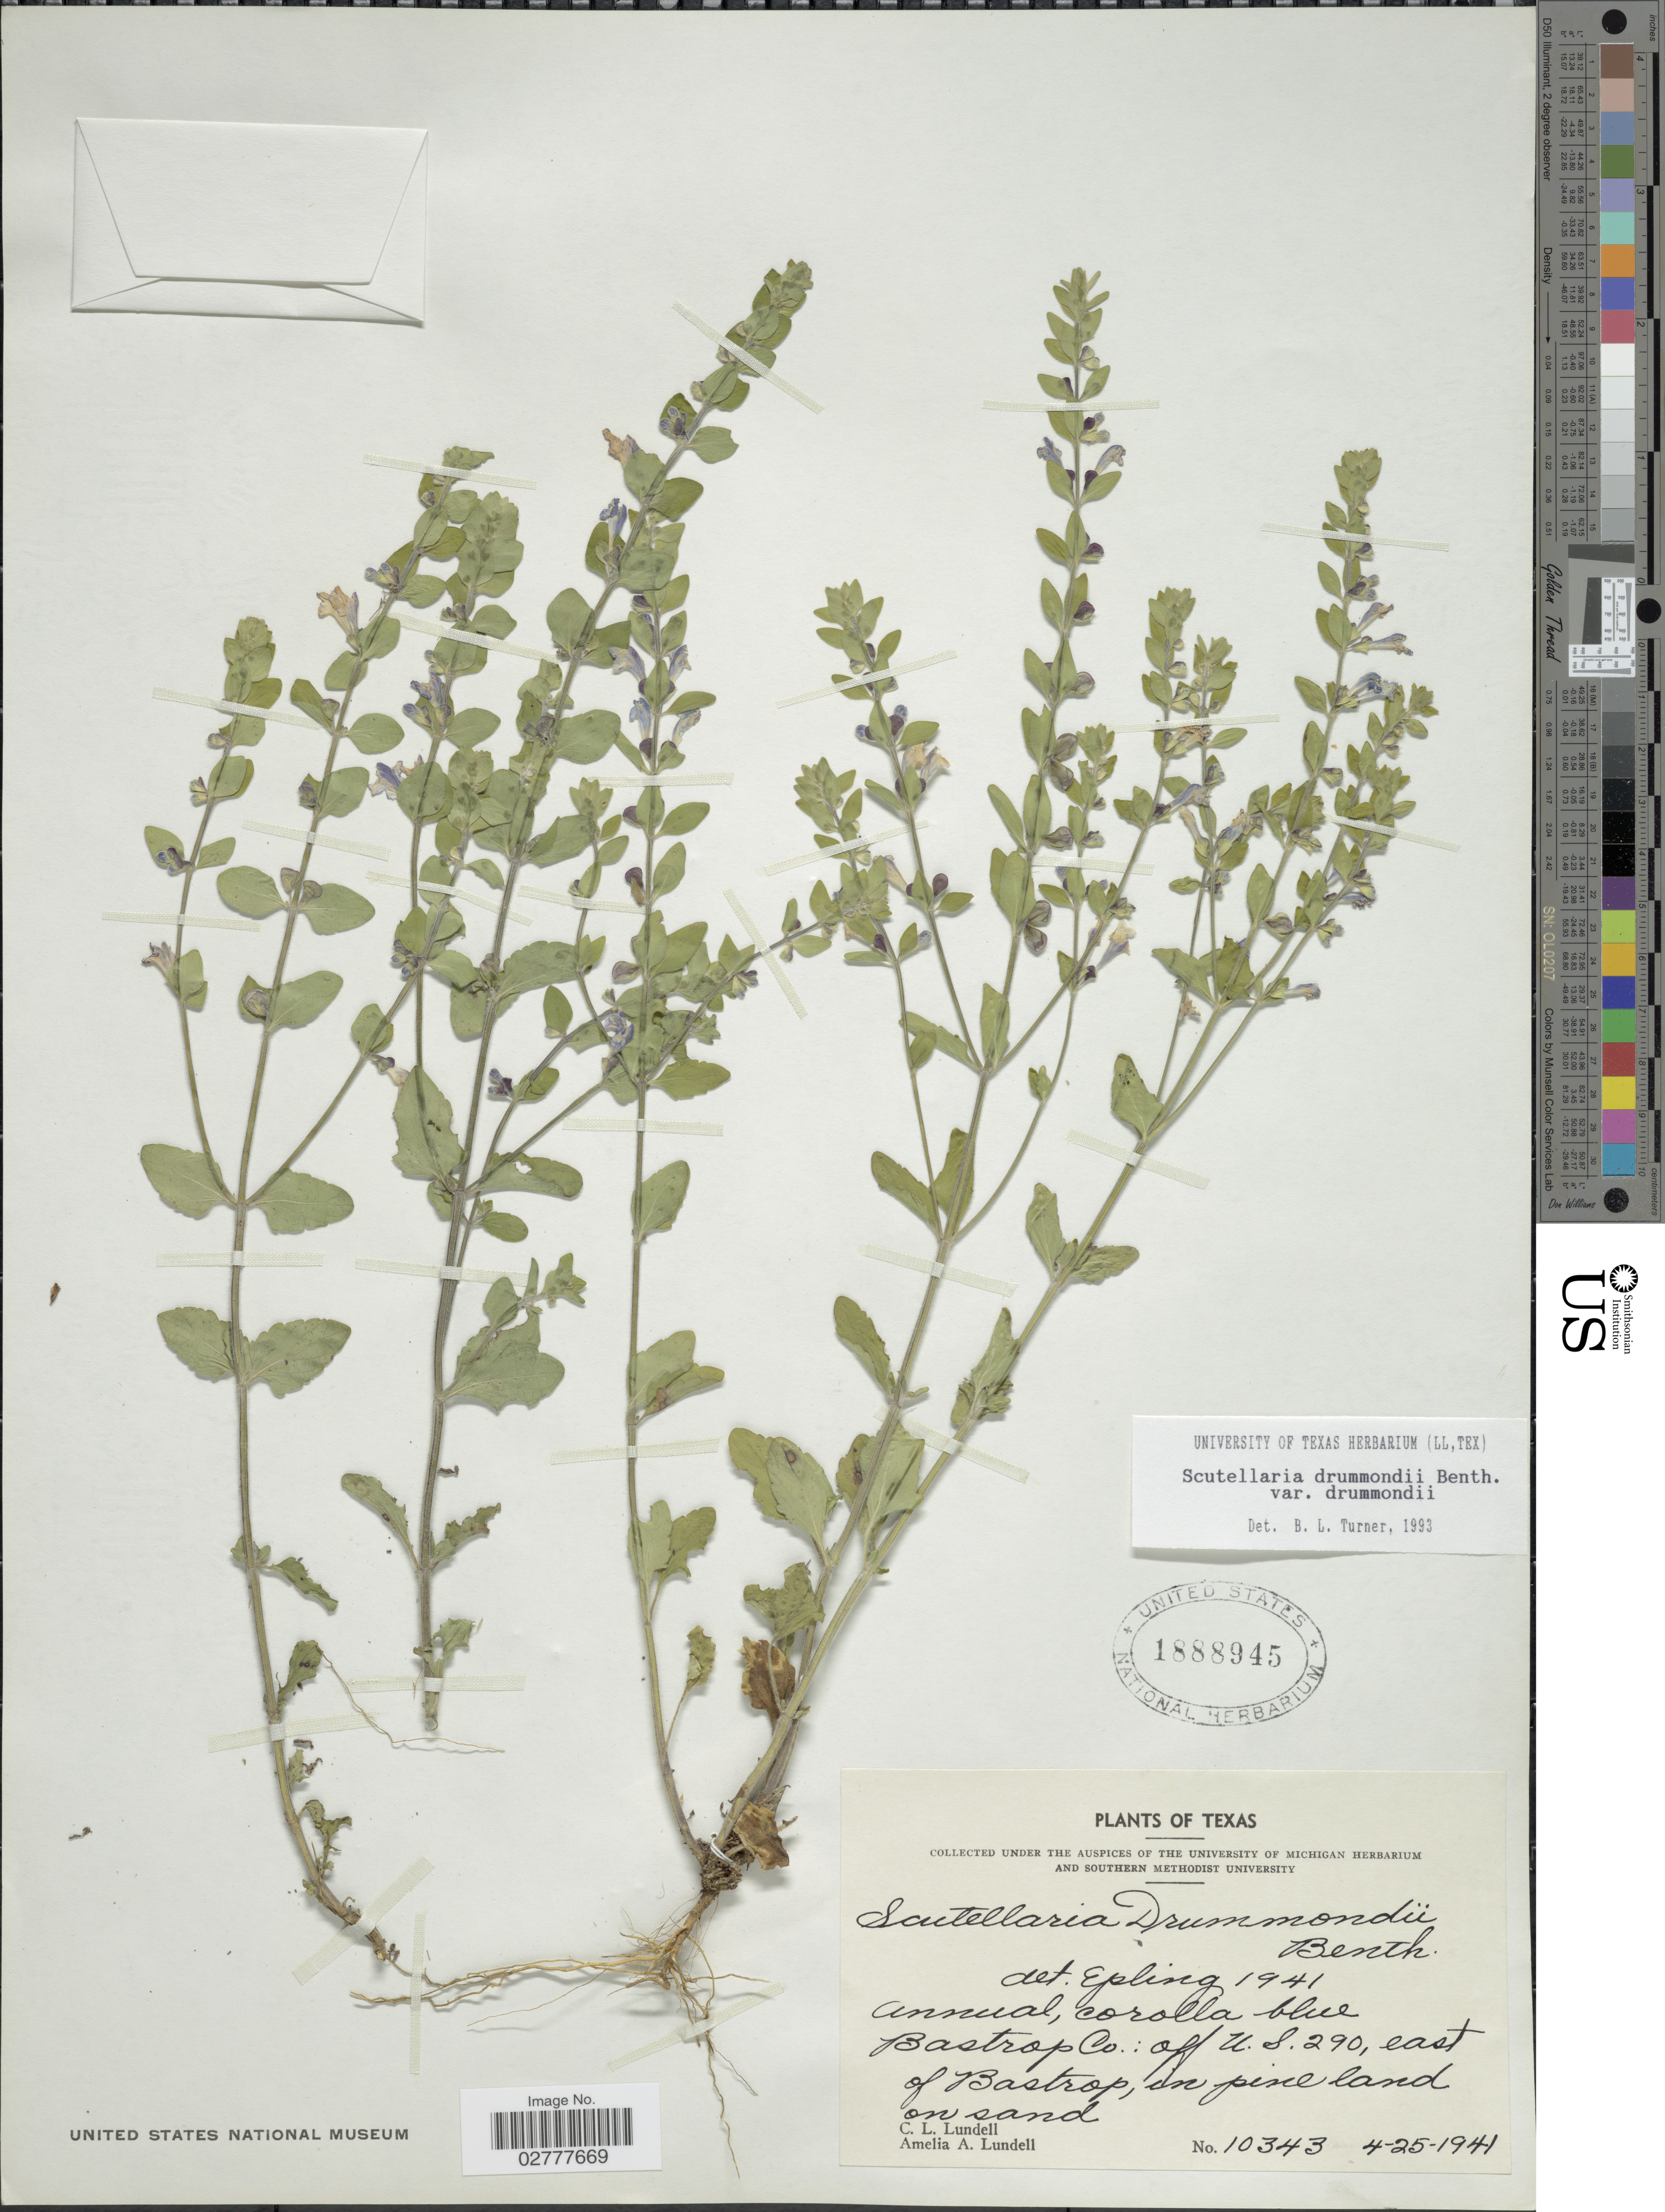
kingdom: Plantae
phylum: Tracheophyta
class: Magnoliopsida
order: Lamiales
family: Lamiaceae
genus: Scutellaria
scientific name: Scutellaria drummondii var. drummondii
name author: Benth.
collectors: C. L. Lundell & A. A. Lundell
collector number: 10343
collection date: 1941-04-25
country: United States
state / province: Texas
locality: Bastrop Co, off U.S. 290, east of Bastrop, in pine land on sand.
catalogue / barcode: US 1888945